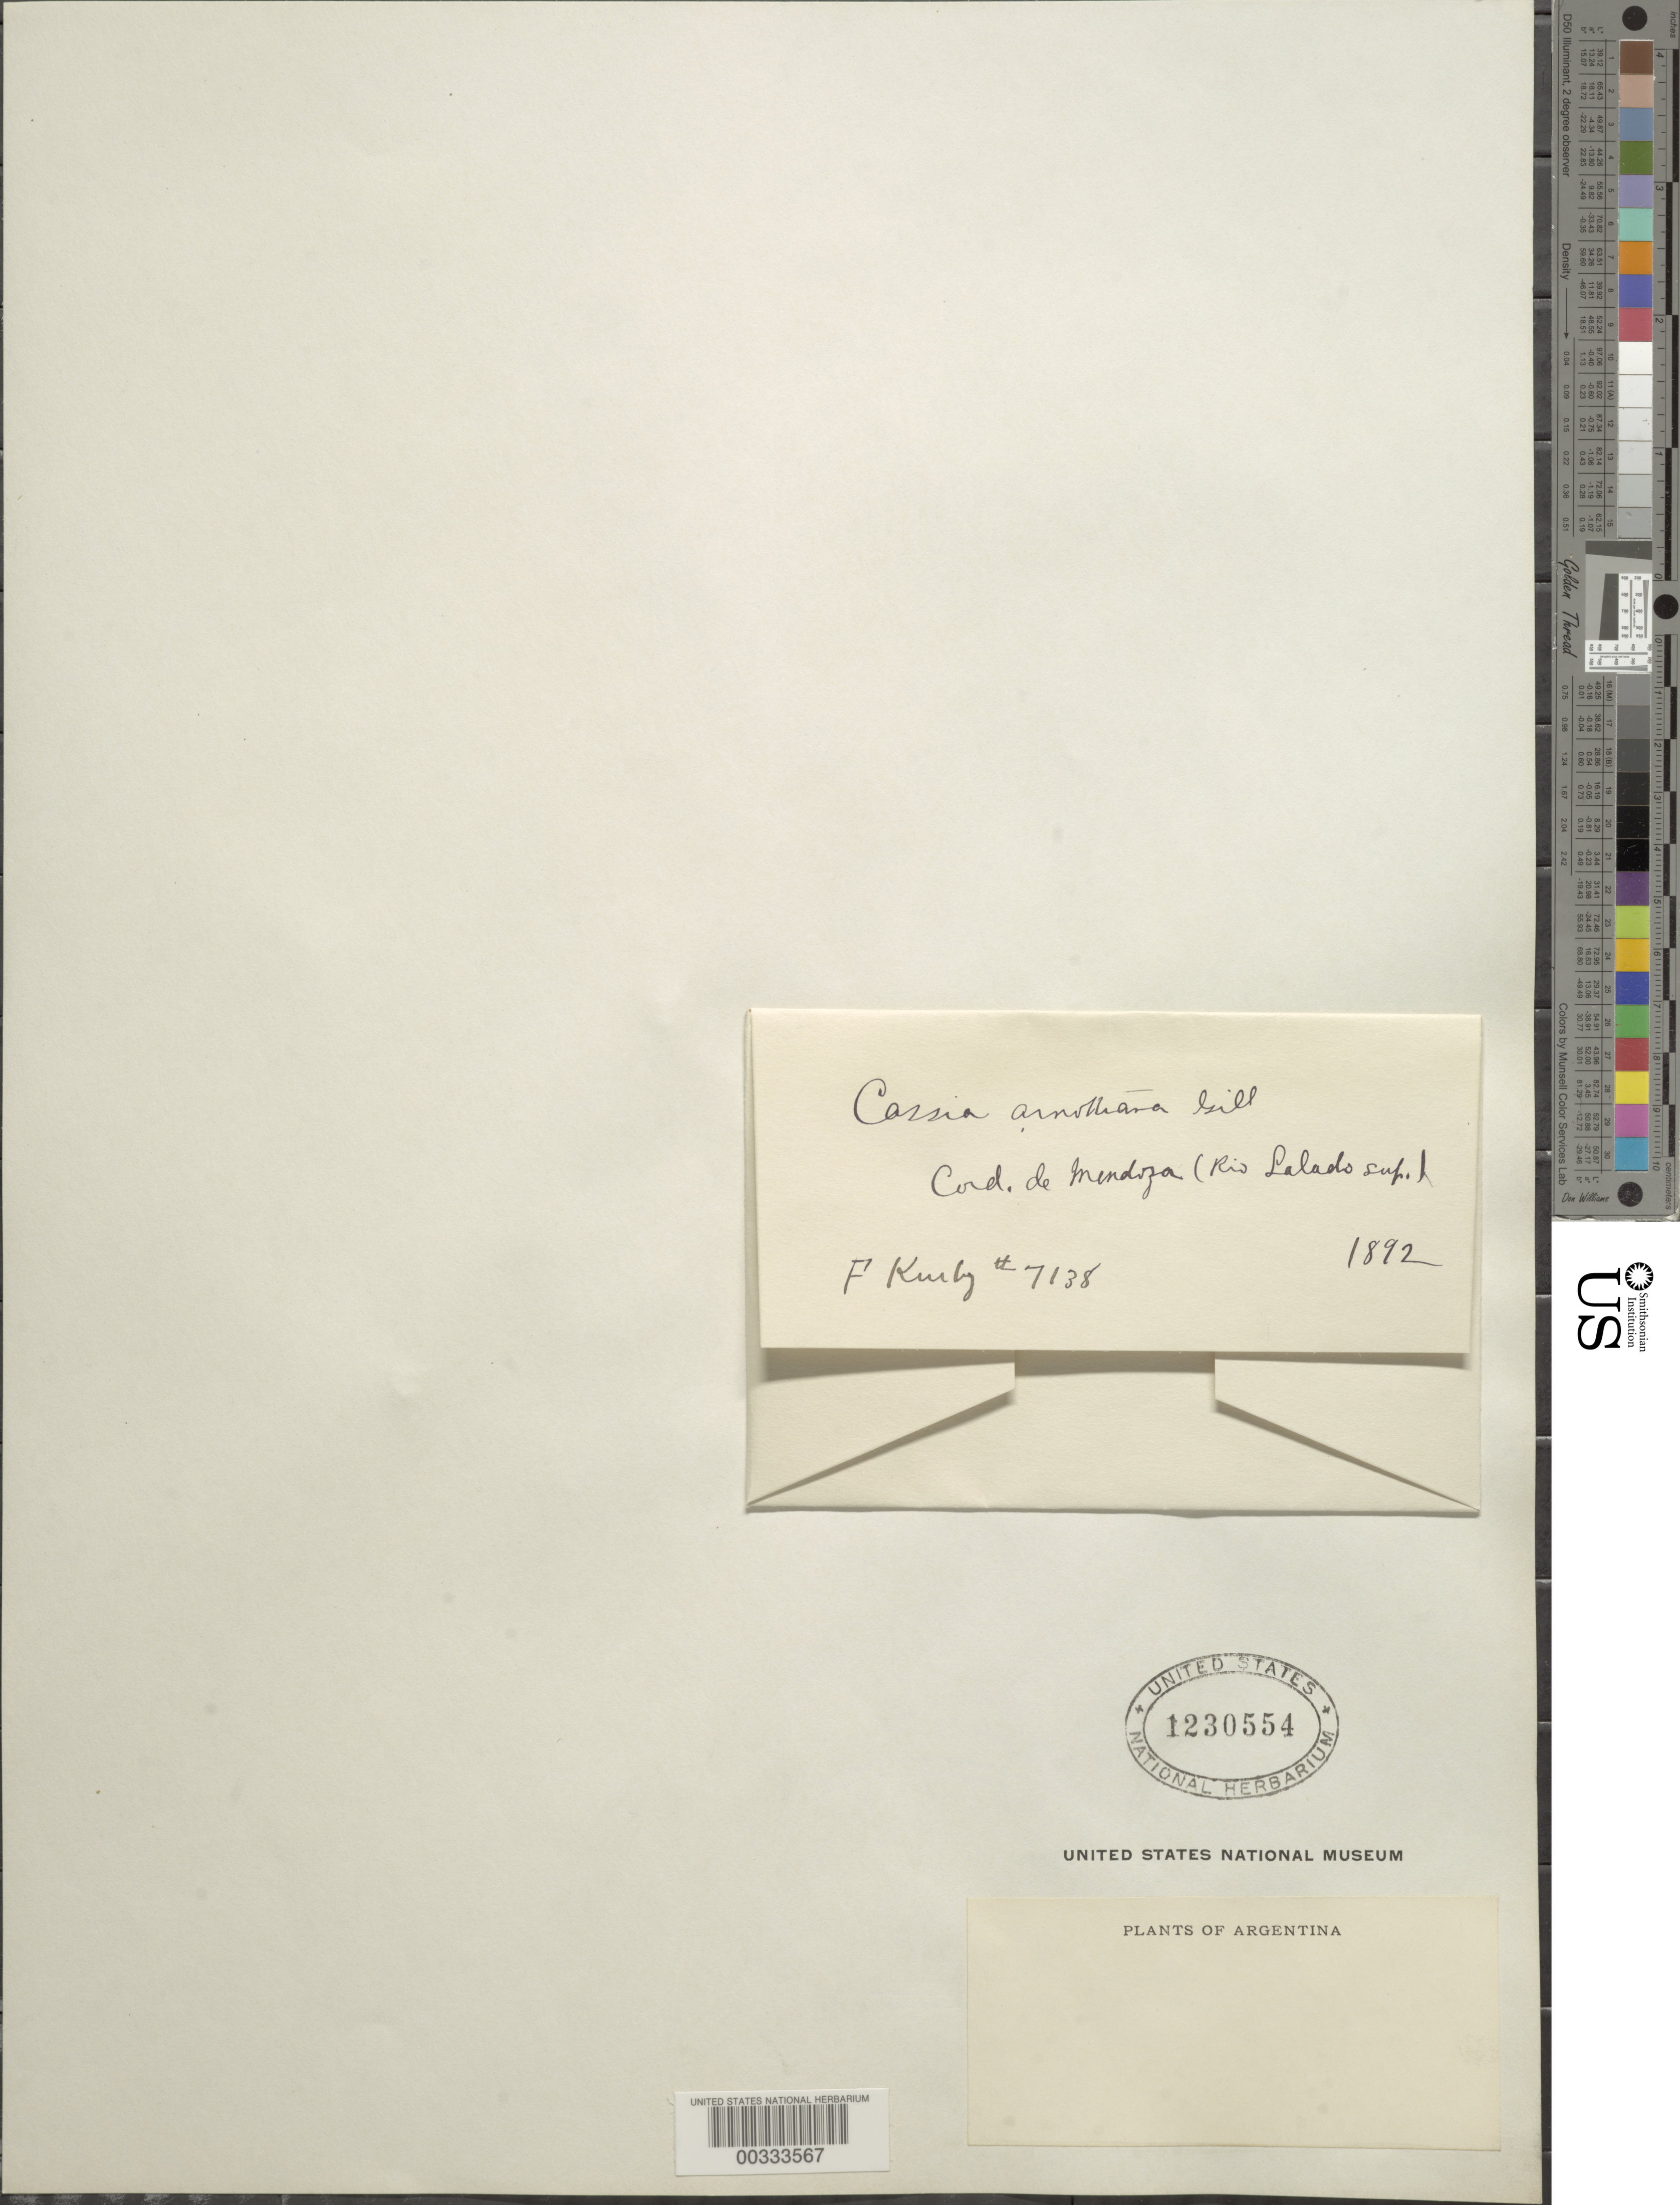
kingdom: Plantae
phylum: Tracheophyta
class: Magnoliopsida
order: Fabales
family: Fabaceae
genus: Senna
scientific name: Senna arnottiana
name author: (Hook.) H.S. Irwin & Barneby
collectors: F. Kurby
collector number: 7138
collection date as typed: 1892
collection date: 1892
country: Argentina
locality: Cordillera de Mendoza (Rio Lalado Sup.)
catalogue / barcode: US 1230554